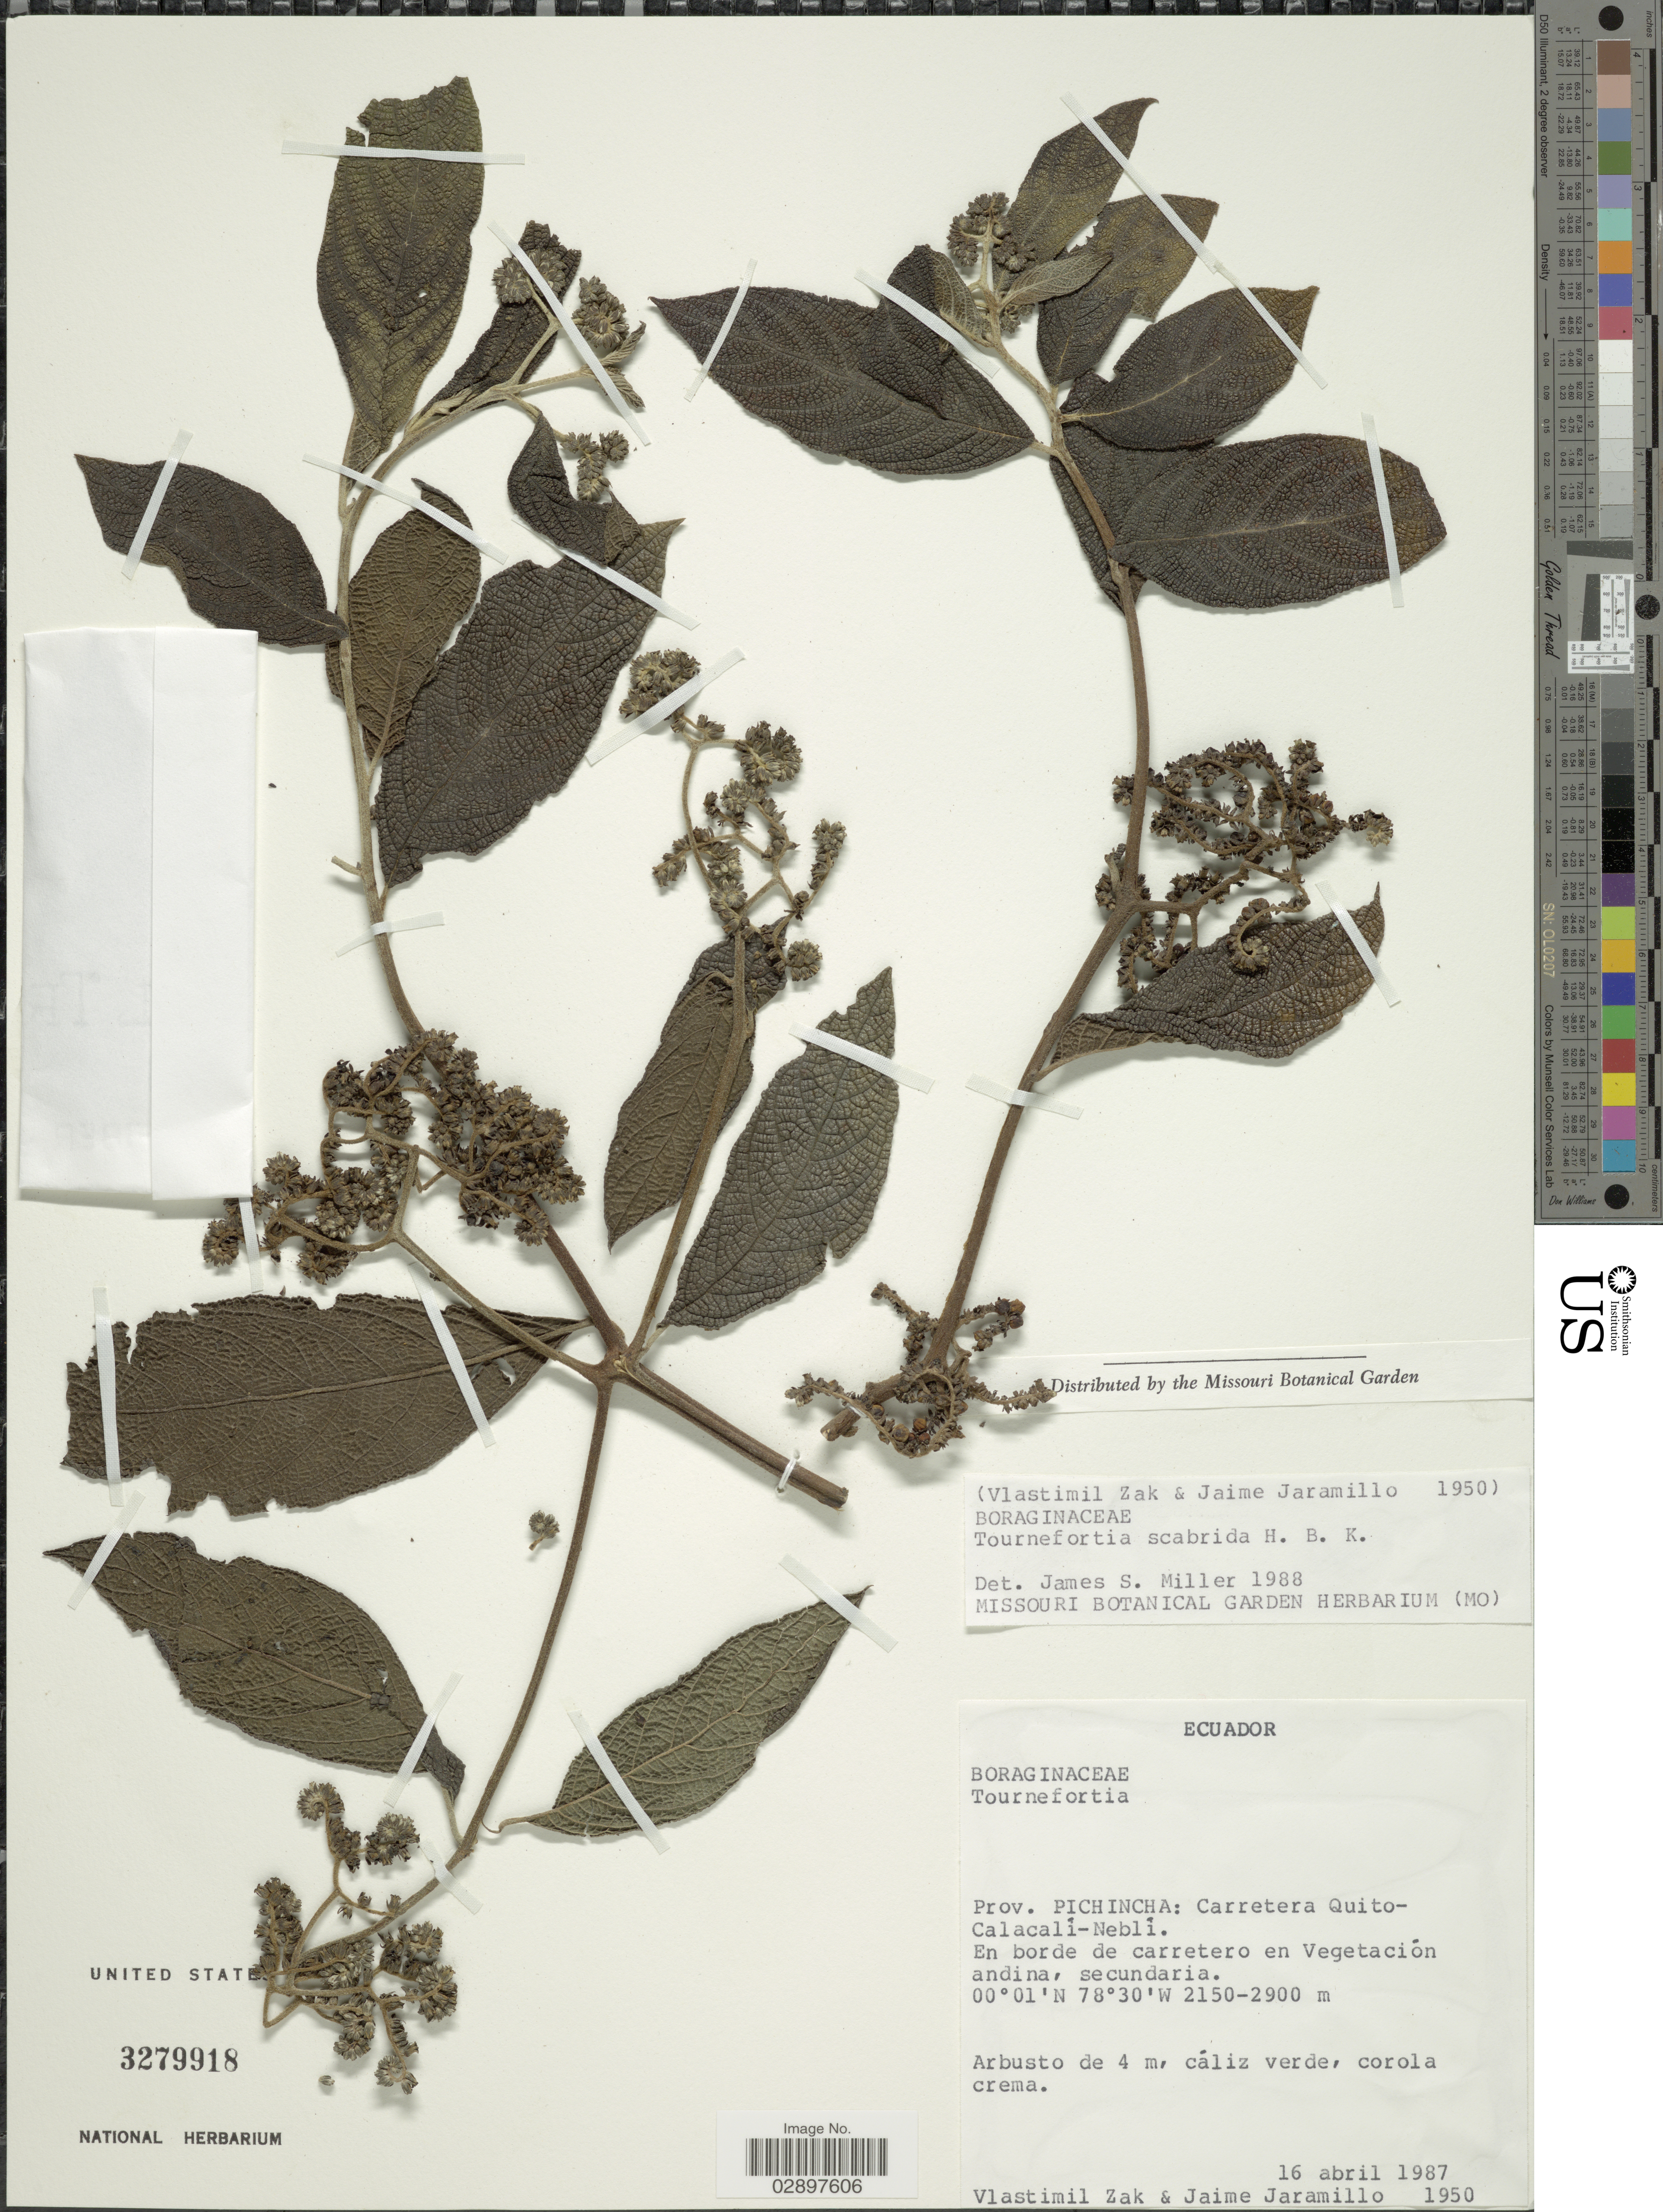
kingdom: Plantae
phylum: Tracheophyta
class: Magnoliopsida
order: Boraginales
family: Heliotropiaceae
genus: Tournefortia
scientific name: Tournefortia scabrida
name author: Kunth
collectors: V. Zak & J. Jaramillo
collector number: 1950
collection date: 1987-04-16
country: Ecuador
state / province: Pichincha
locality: Carretera Quito-Calacalí-Neblí.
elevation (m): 2150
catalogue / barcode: US 3279918